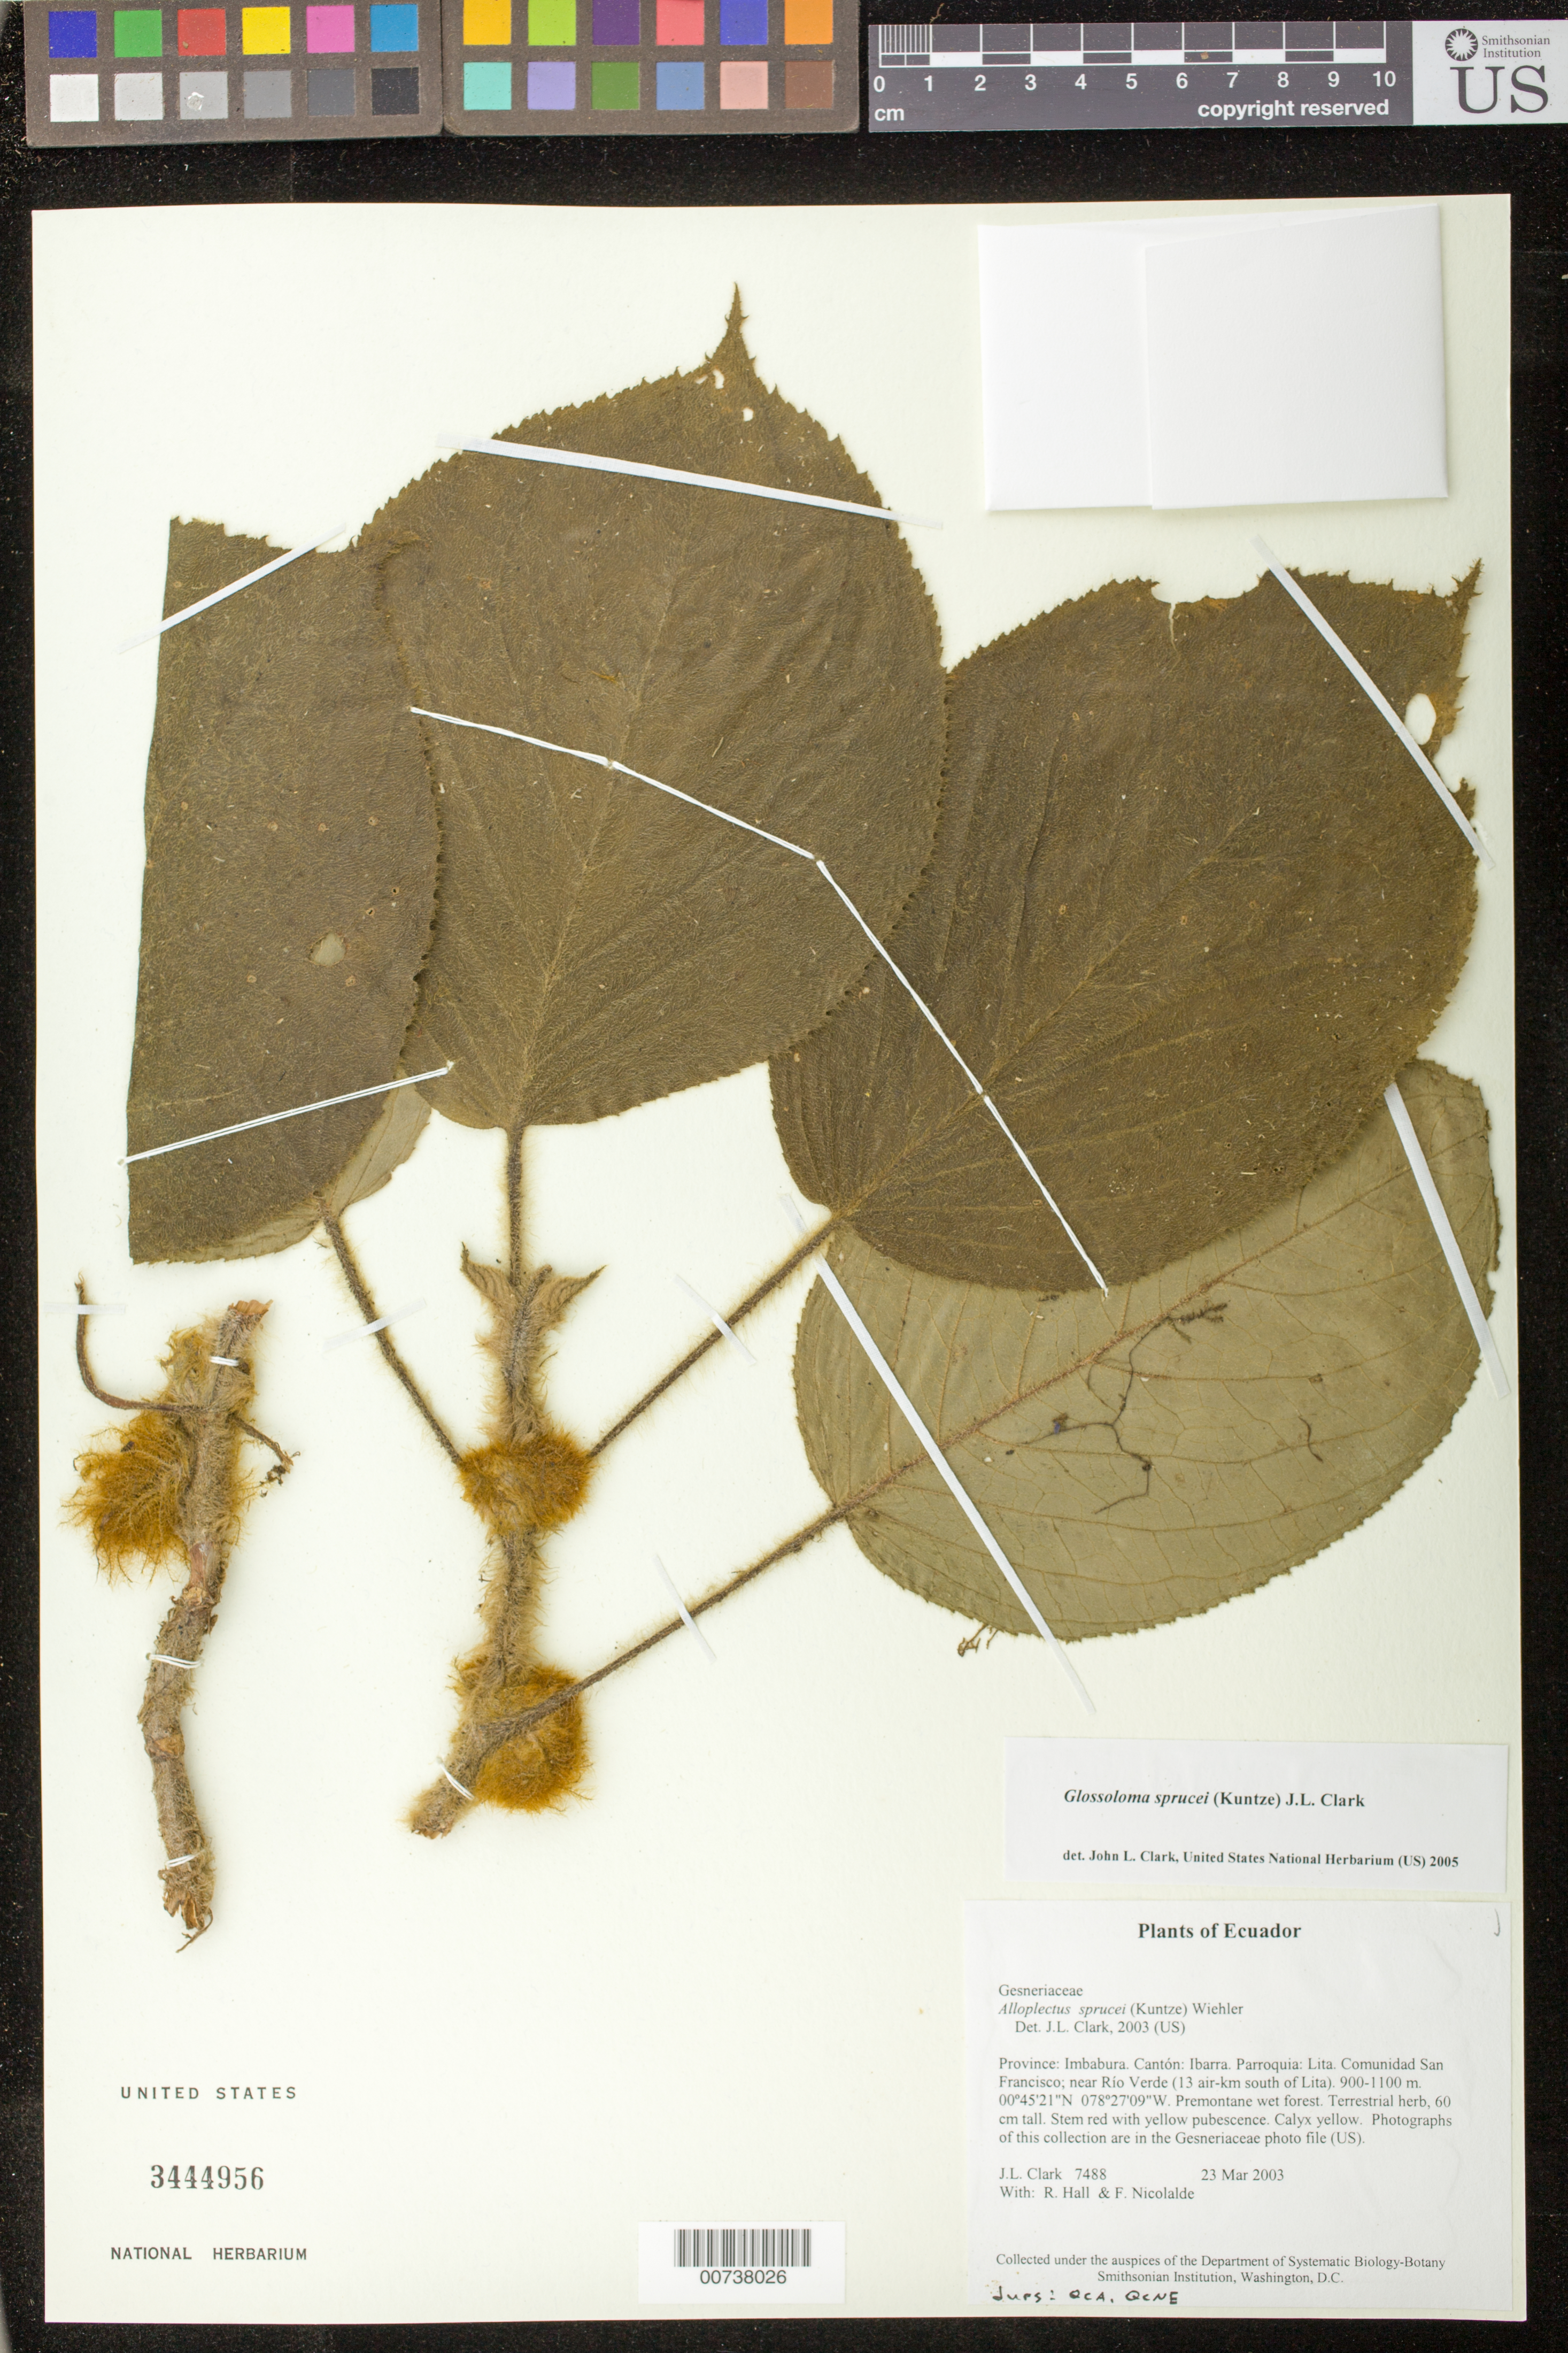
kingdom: Plantae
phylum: Tracheophyta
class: Magnoliopsida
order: Lamiales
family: Gesneriaceae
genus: Glossoloma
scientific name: Glossoloma sprucei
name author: (Kuntze) J.L. Clark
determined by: Clark, J. L., (SEL), The Marie Selby Botanical Garden (UNITED STATES)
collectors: J. L. Clark, R. Hall & F. Nicolalde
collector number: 7488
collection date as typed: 23 Mar 2003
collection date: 2003-03-23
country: Ecuador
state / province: Imbabura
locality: Ibarra. Parroquia: Lita. Comunidad San Francisco; near Río Verde (13 air-km south of Lita).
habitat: Premontane wet forest.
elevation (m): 900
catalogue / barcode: US 3444956